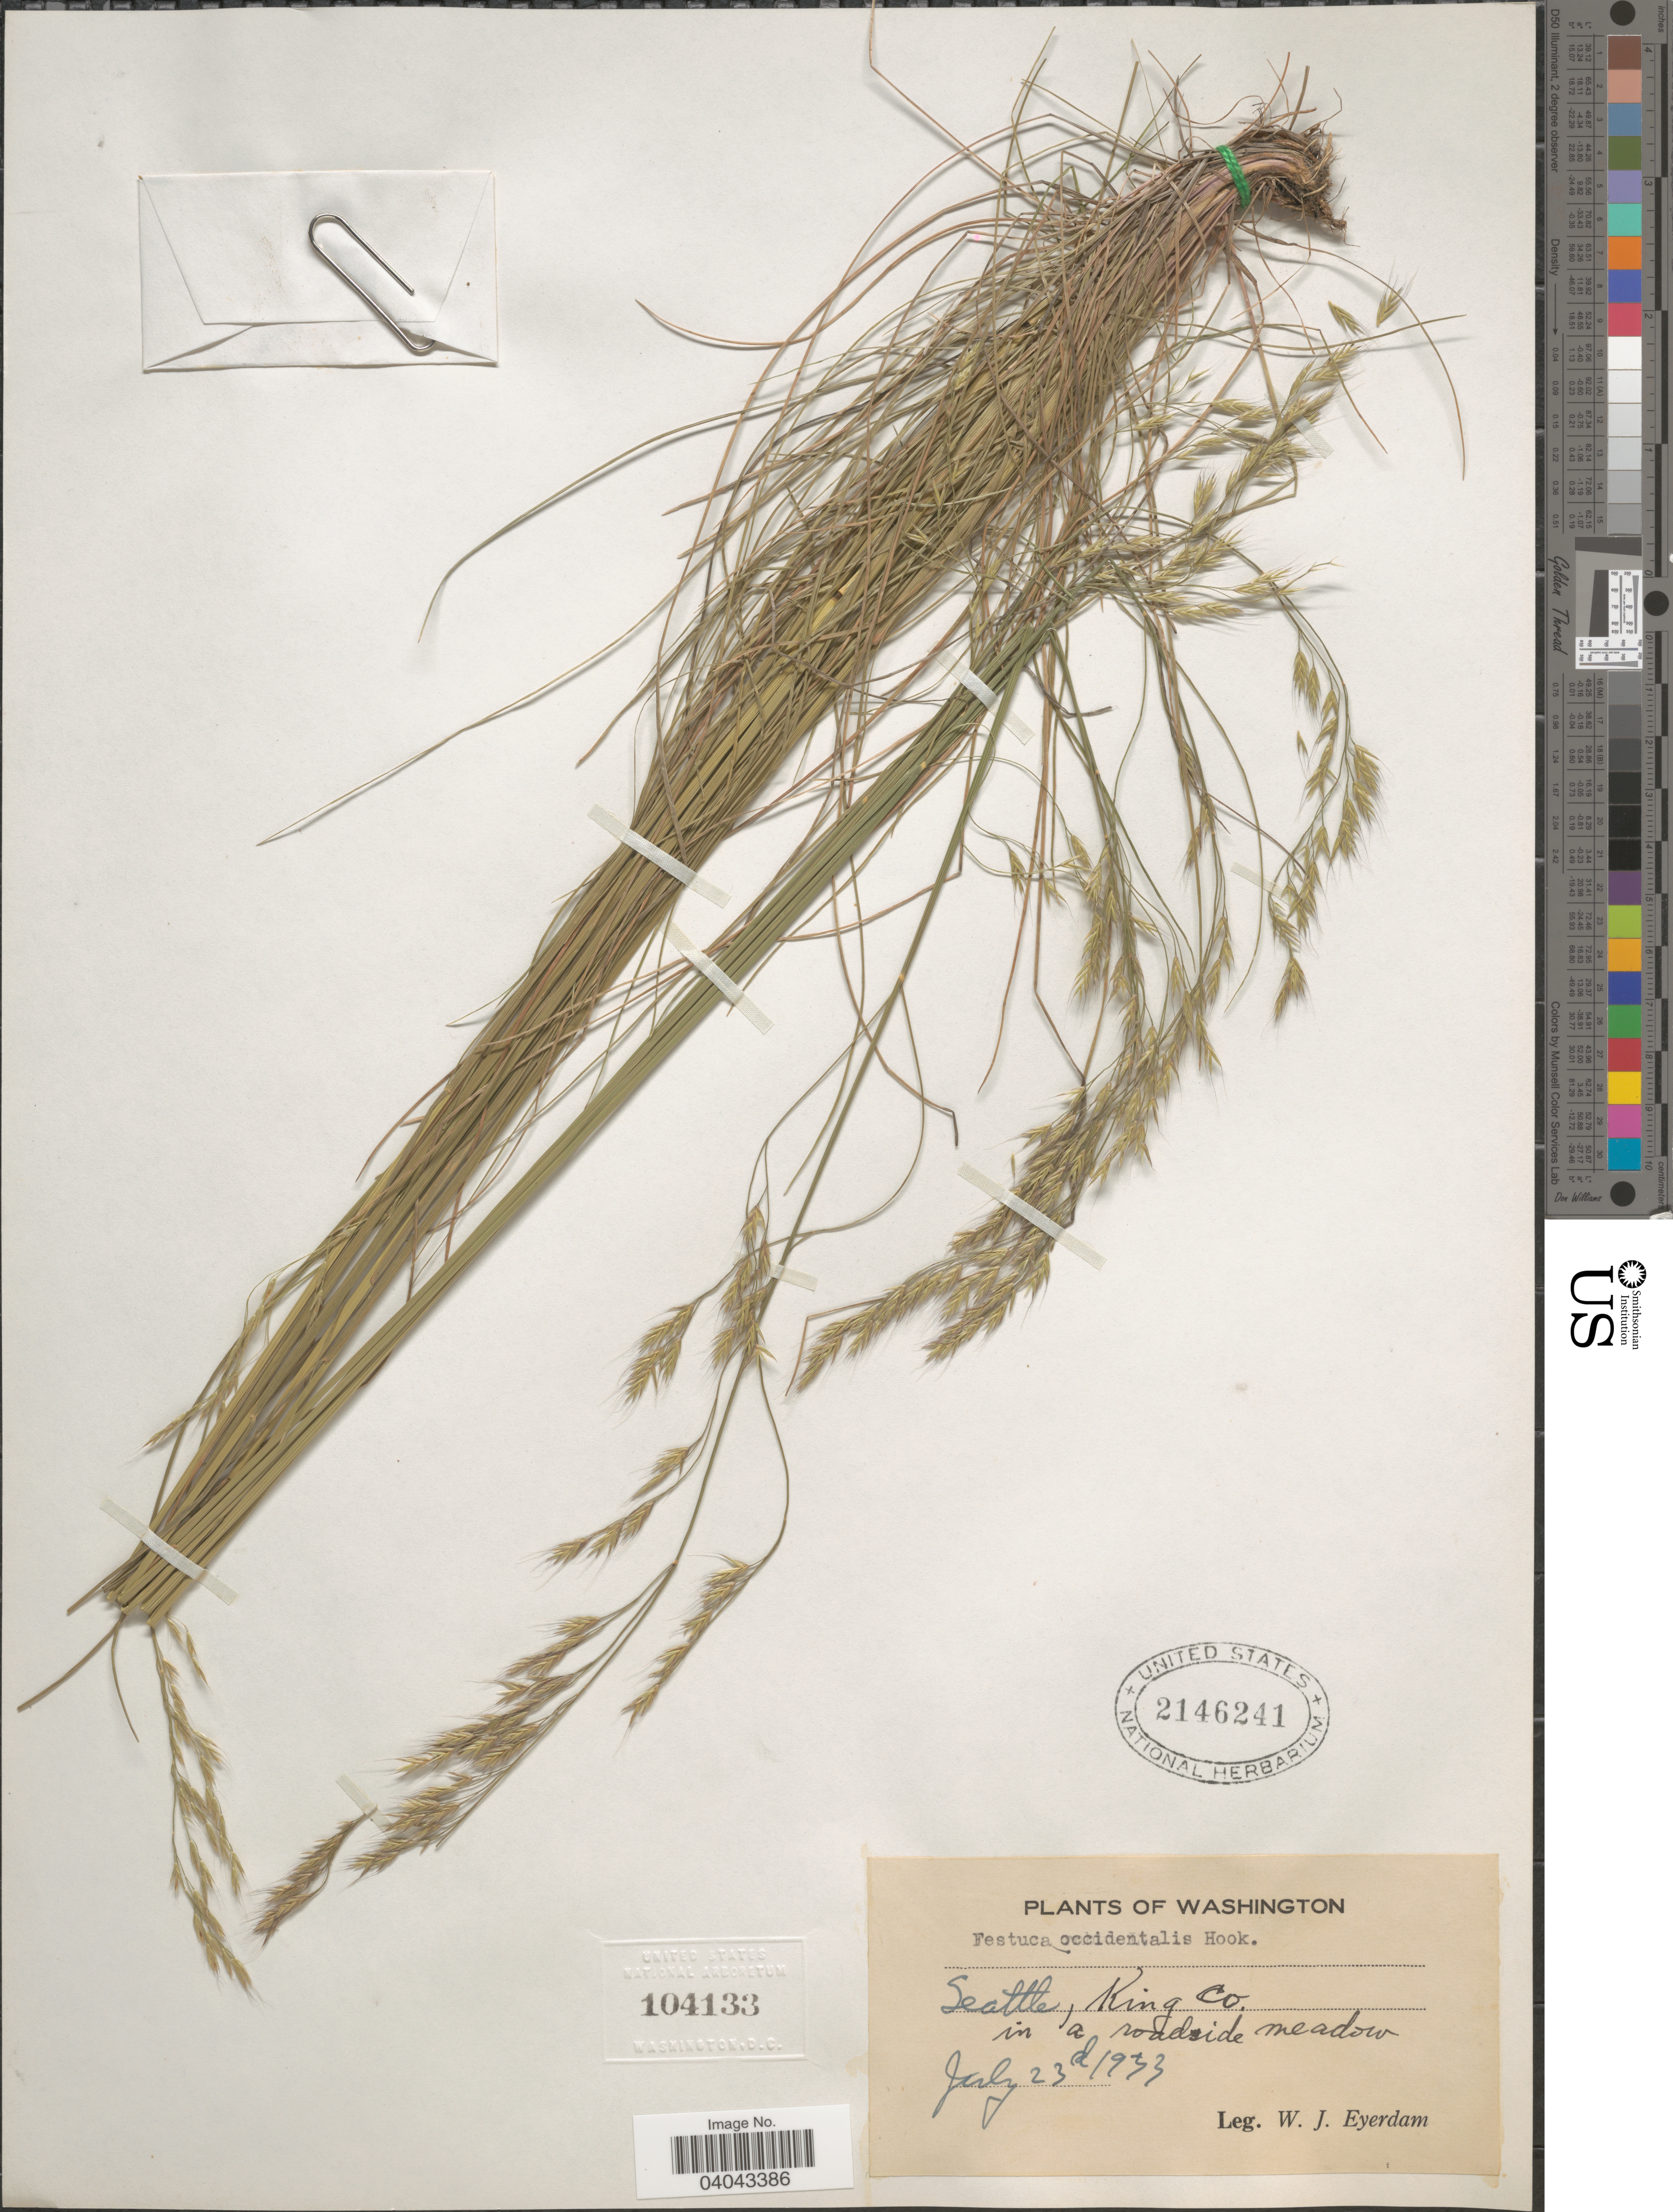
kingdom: Plantae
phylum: Tracheophyta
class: Liliopsida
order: Poales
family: Poaceae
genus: Festuca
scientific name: Festuca occidentalis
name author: Hook.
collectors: W. J. Eyerdam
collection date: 1933-07-23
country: United States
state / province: Washington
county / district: King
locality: Seattle, King Co. In a roadside meadow.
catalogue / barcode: US 2146241